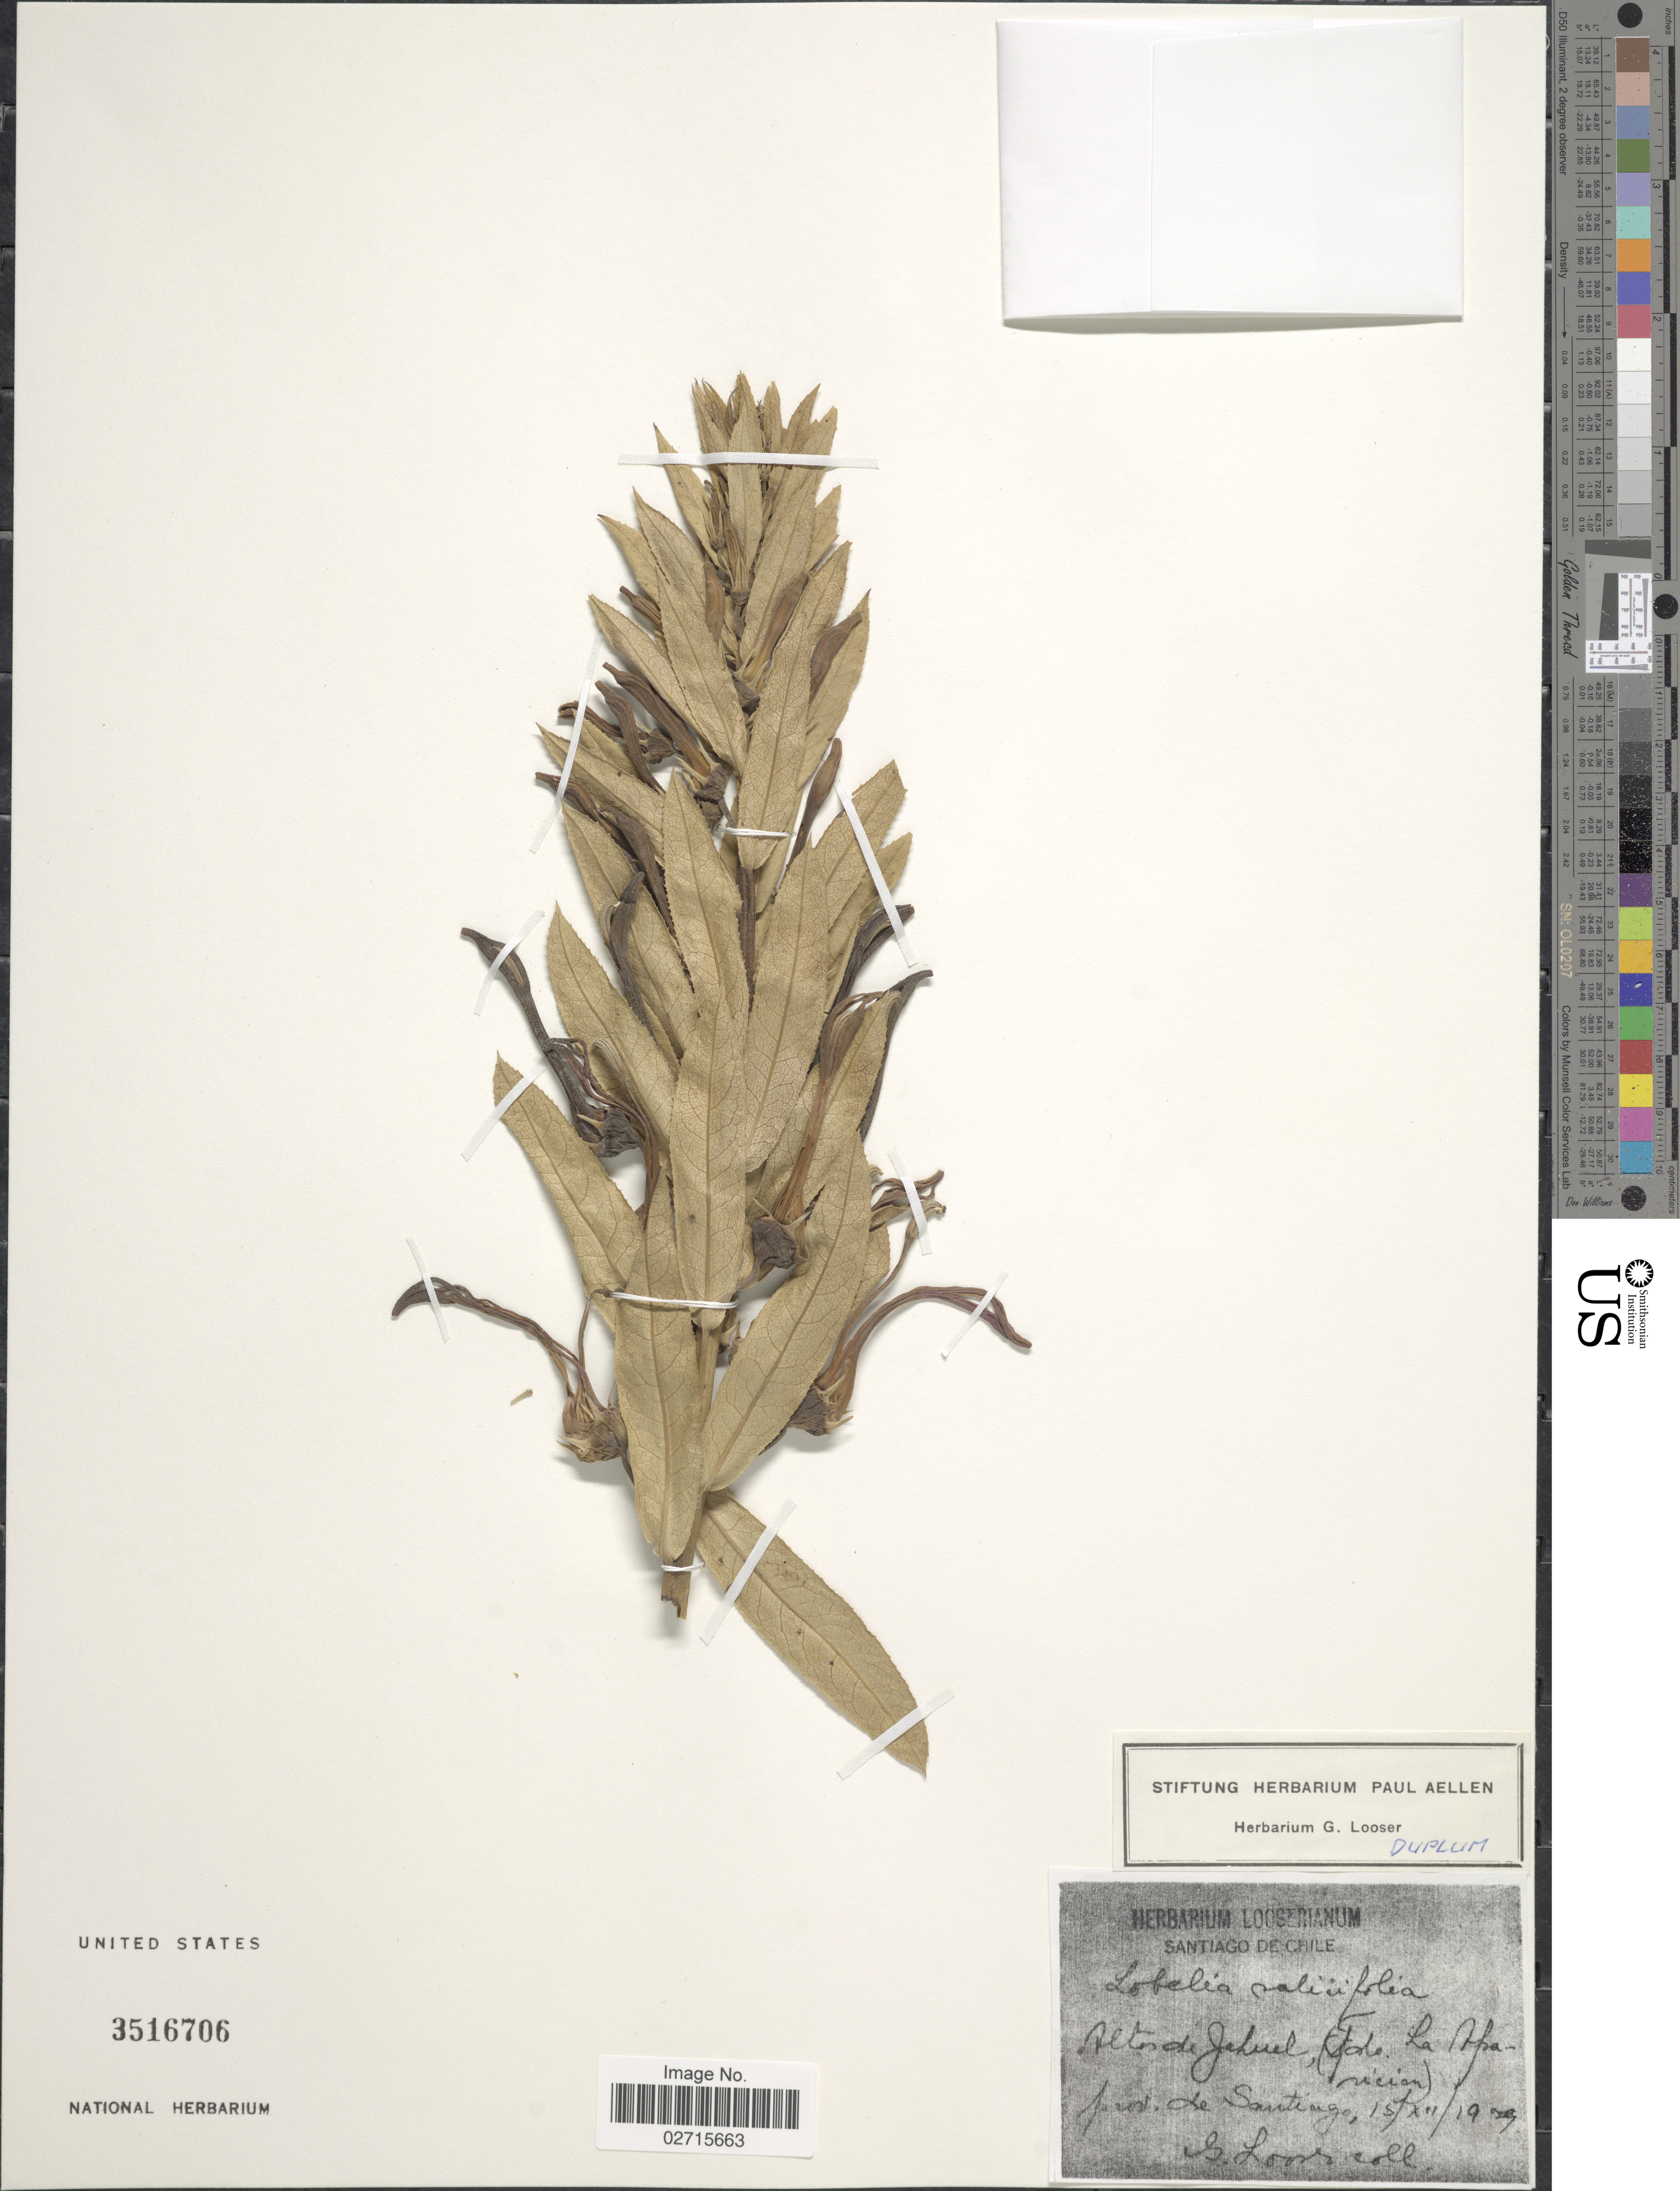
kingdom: Plantae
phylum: Tracheophyta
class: Magnoliopsida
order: Asterales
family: Campanulaceae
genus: Lobelia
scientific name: Lobelia salicifolia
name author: Sweet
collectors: G. Looser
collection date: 1929-12-15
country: Chile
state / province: Región Metropolitana (RM)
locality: Altos de Jahuel, (Fda. La Aparición). Prov. de Santiago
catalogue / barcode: US 3516706